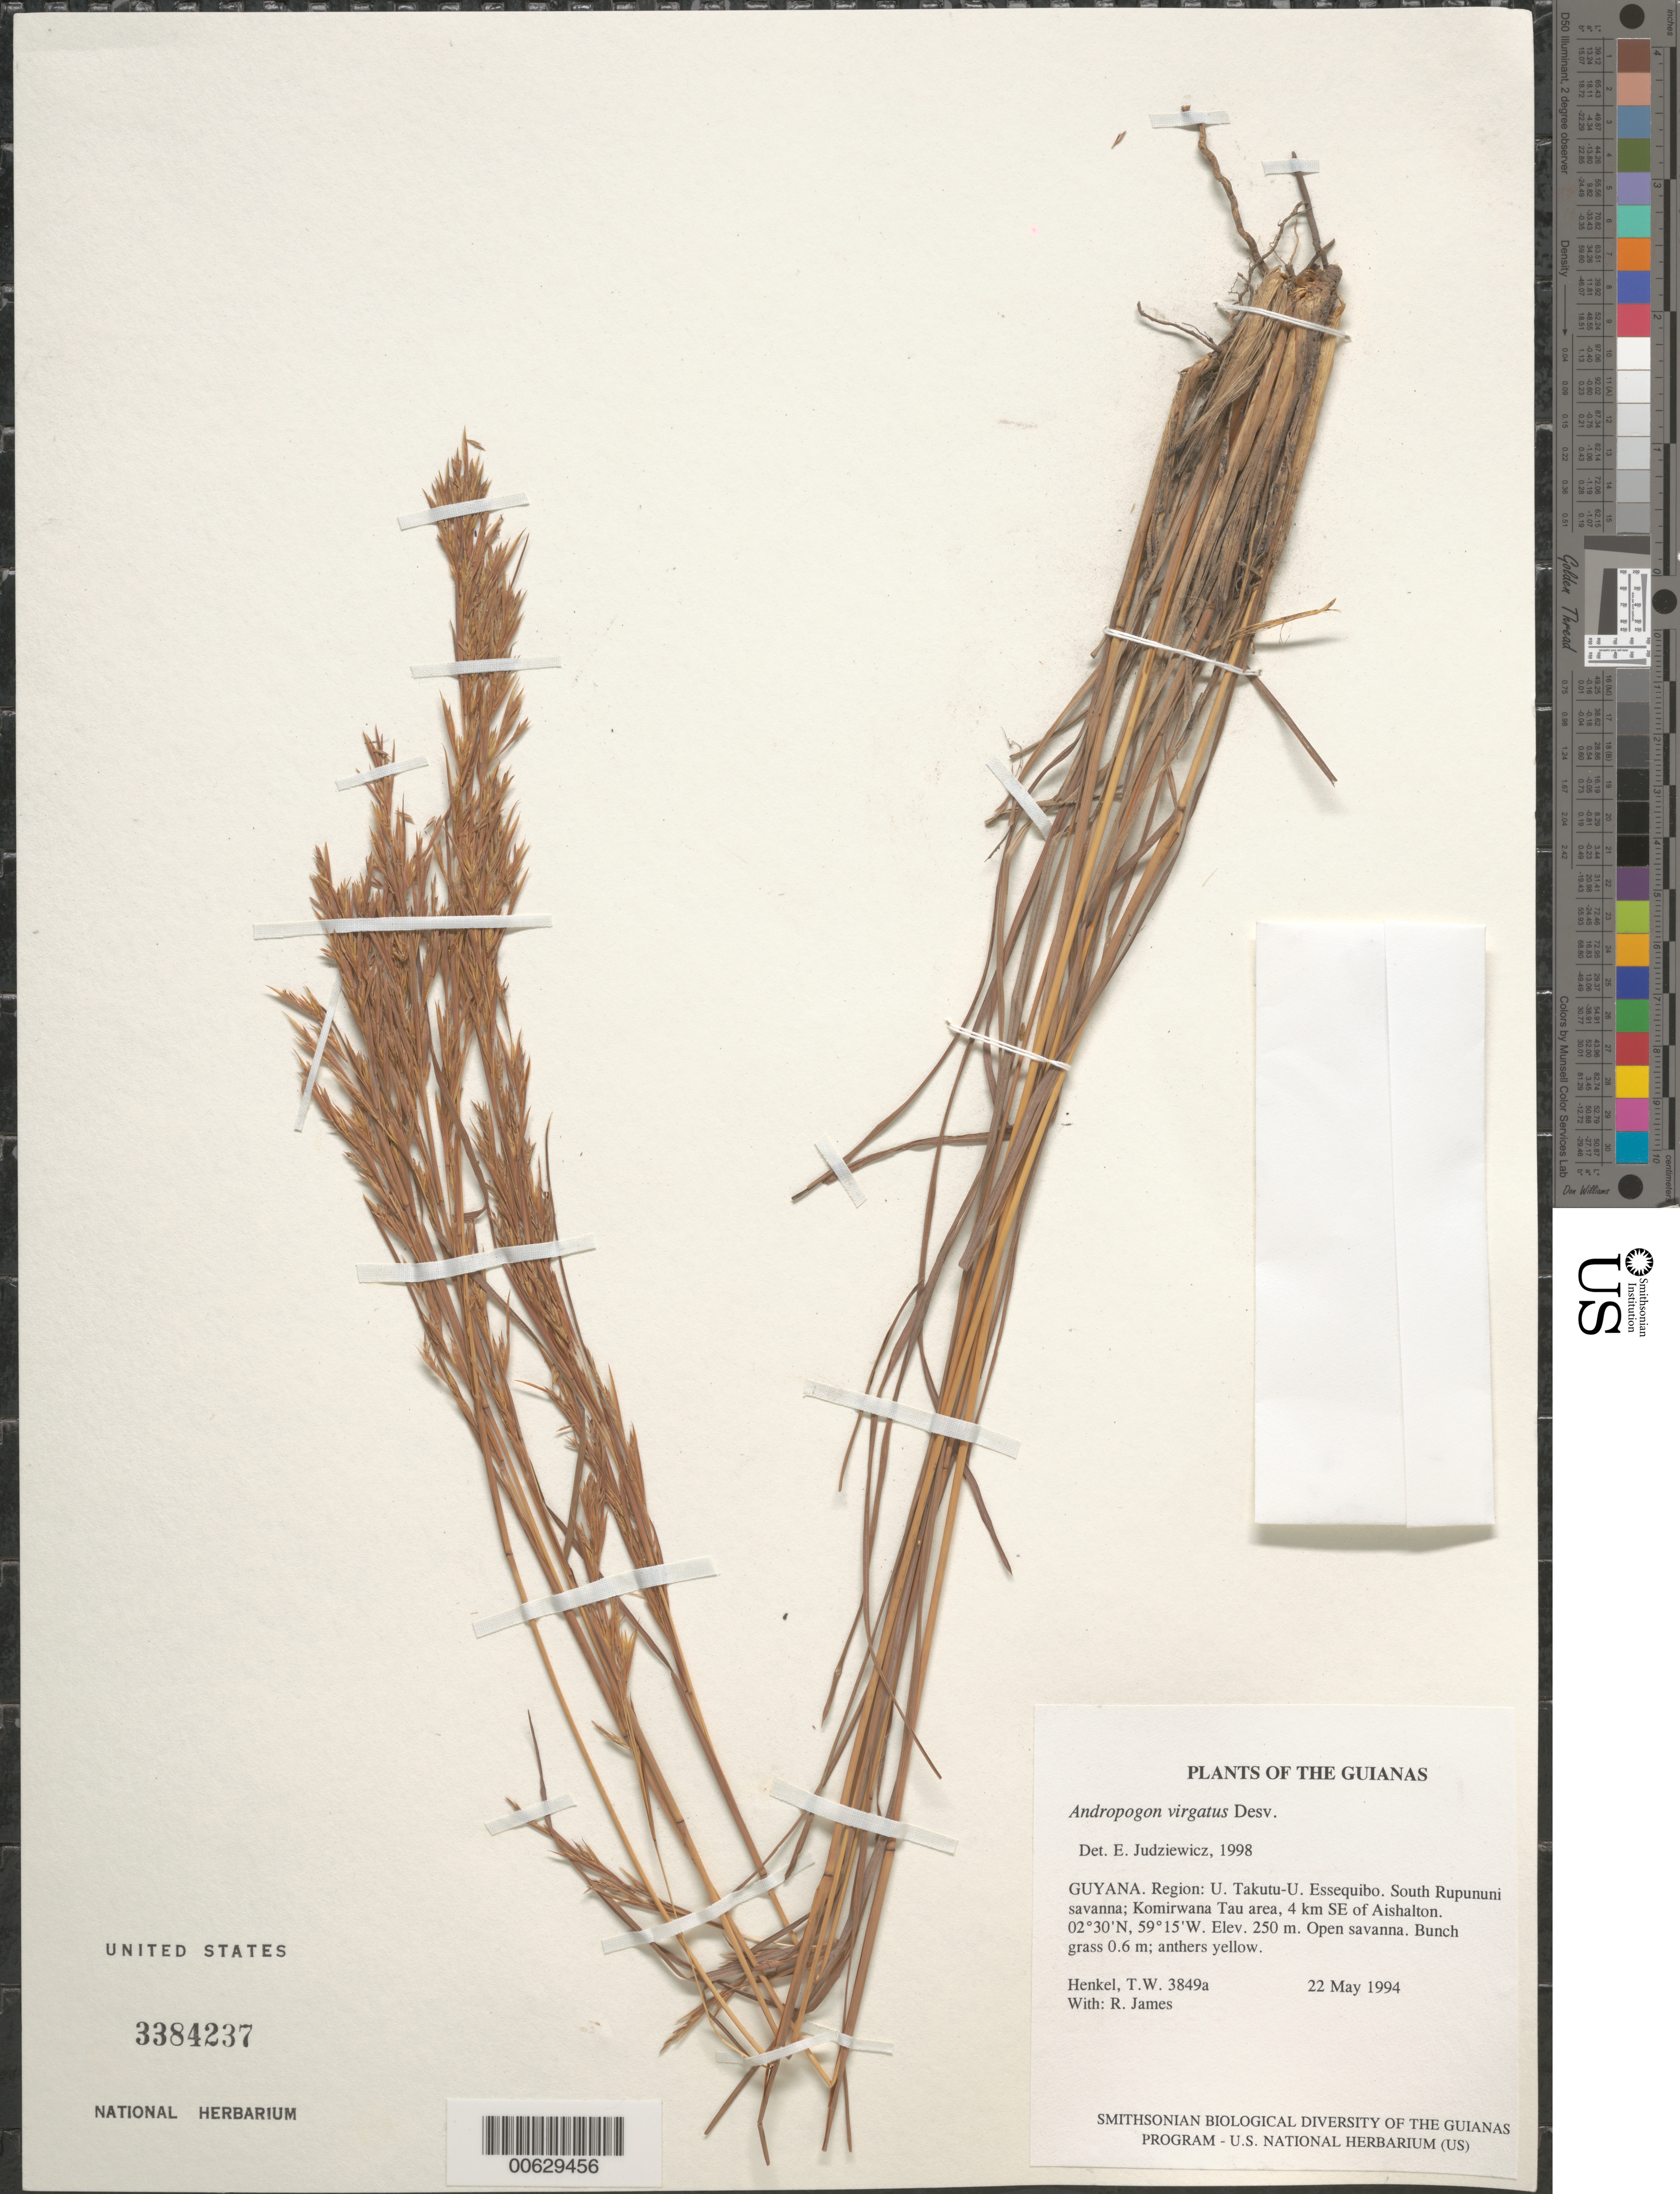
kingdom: Plantae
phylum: Tracheophyta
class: Liliopsida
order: Poales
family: Poaceae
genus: Andropogon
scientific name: Andropogon virgatus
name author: Desv. ex Ham.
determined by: Judziewicz, E. J.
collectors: T. Henkel & R. James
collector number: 3849 a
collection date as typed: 22 May 1994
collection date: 1994-05-22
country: Guyana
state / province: U. Takutu-U. Essequibo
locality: South Rupununi savanna; Komirwana Tau area, 4 km SE of Aishalton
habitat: Open savanna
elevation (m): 250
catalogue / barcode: US 3384237